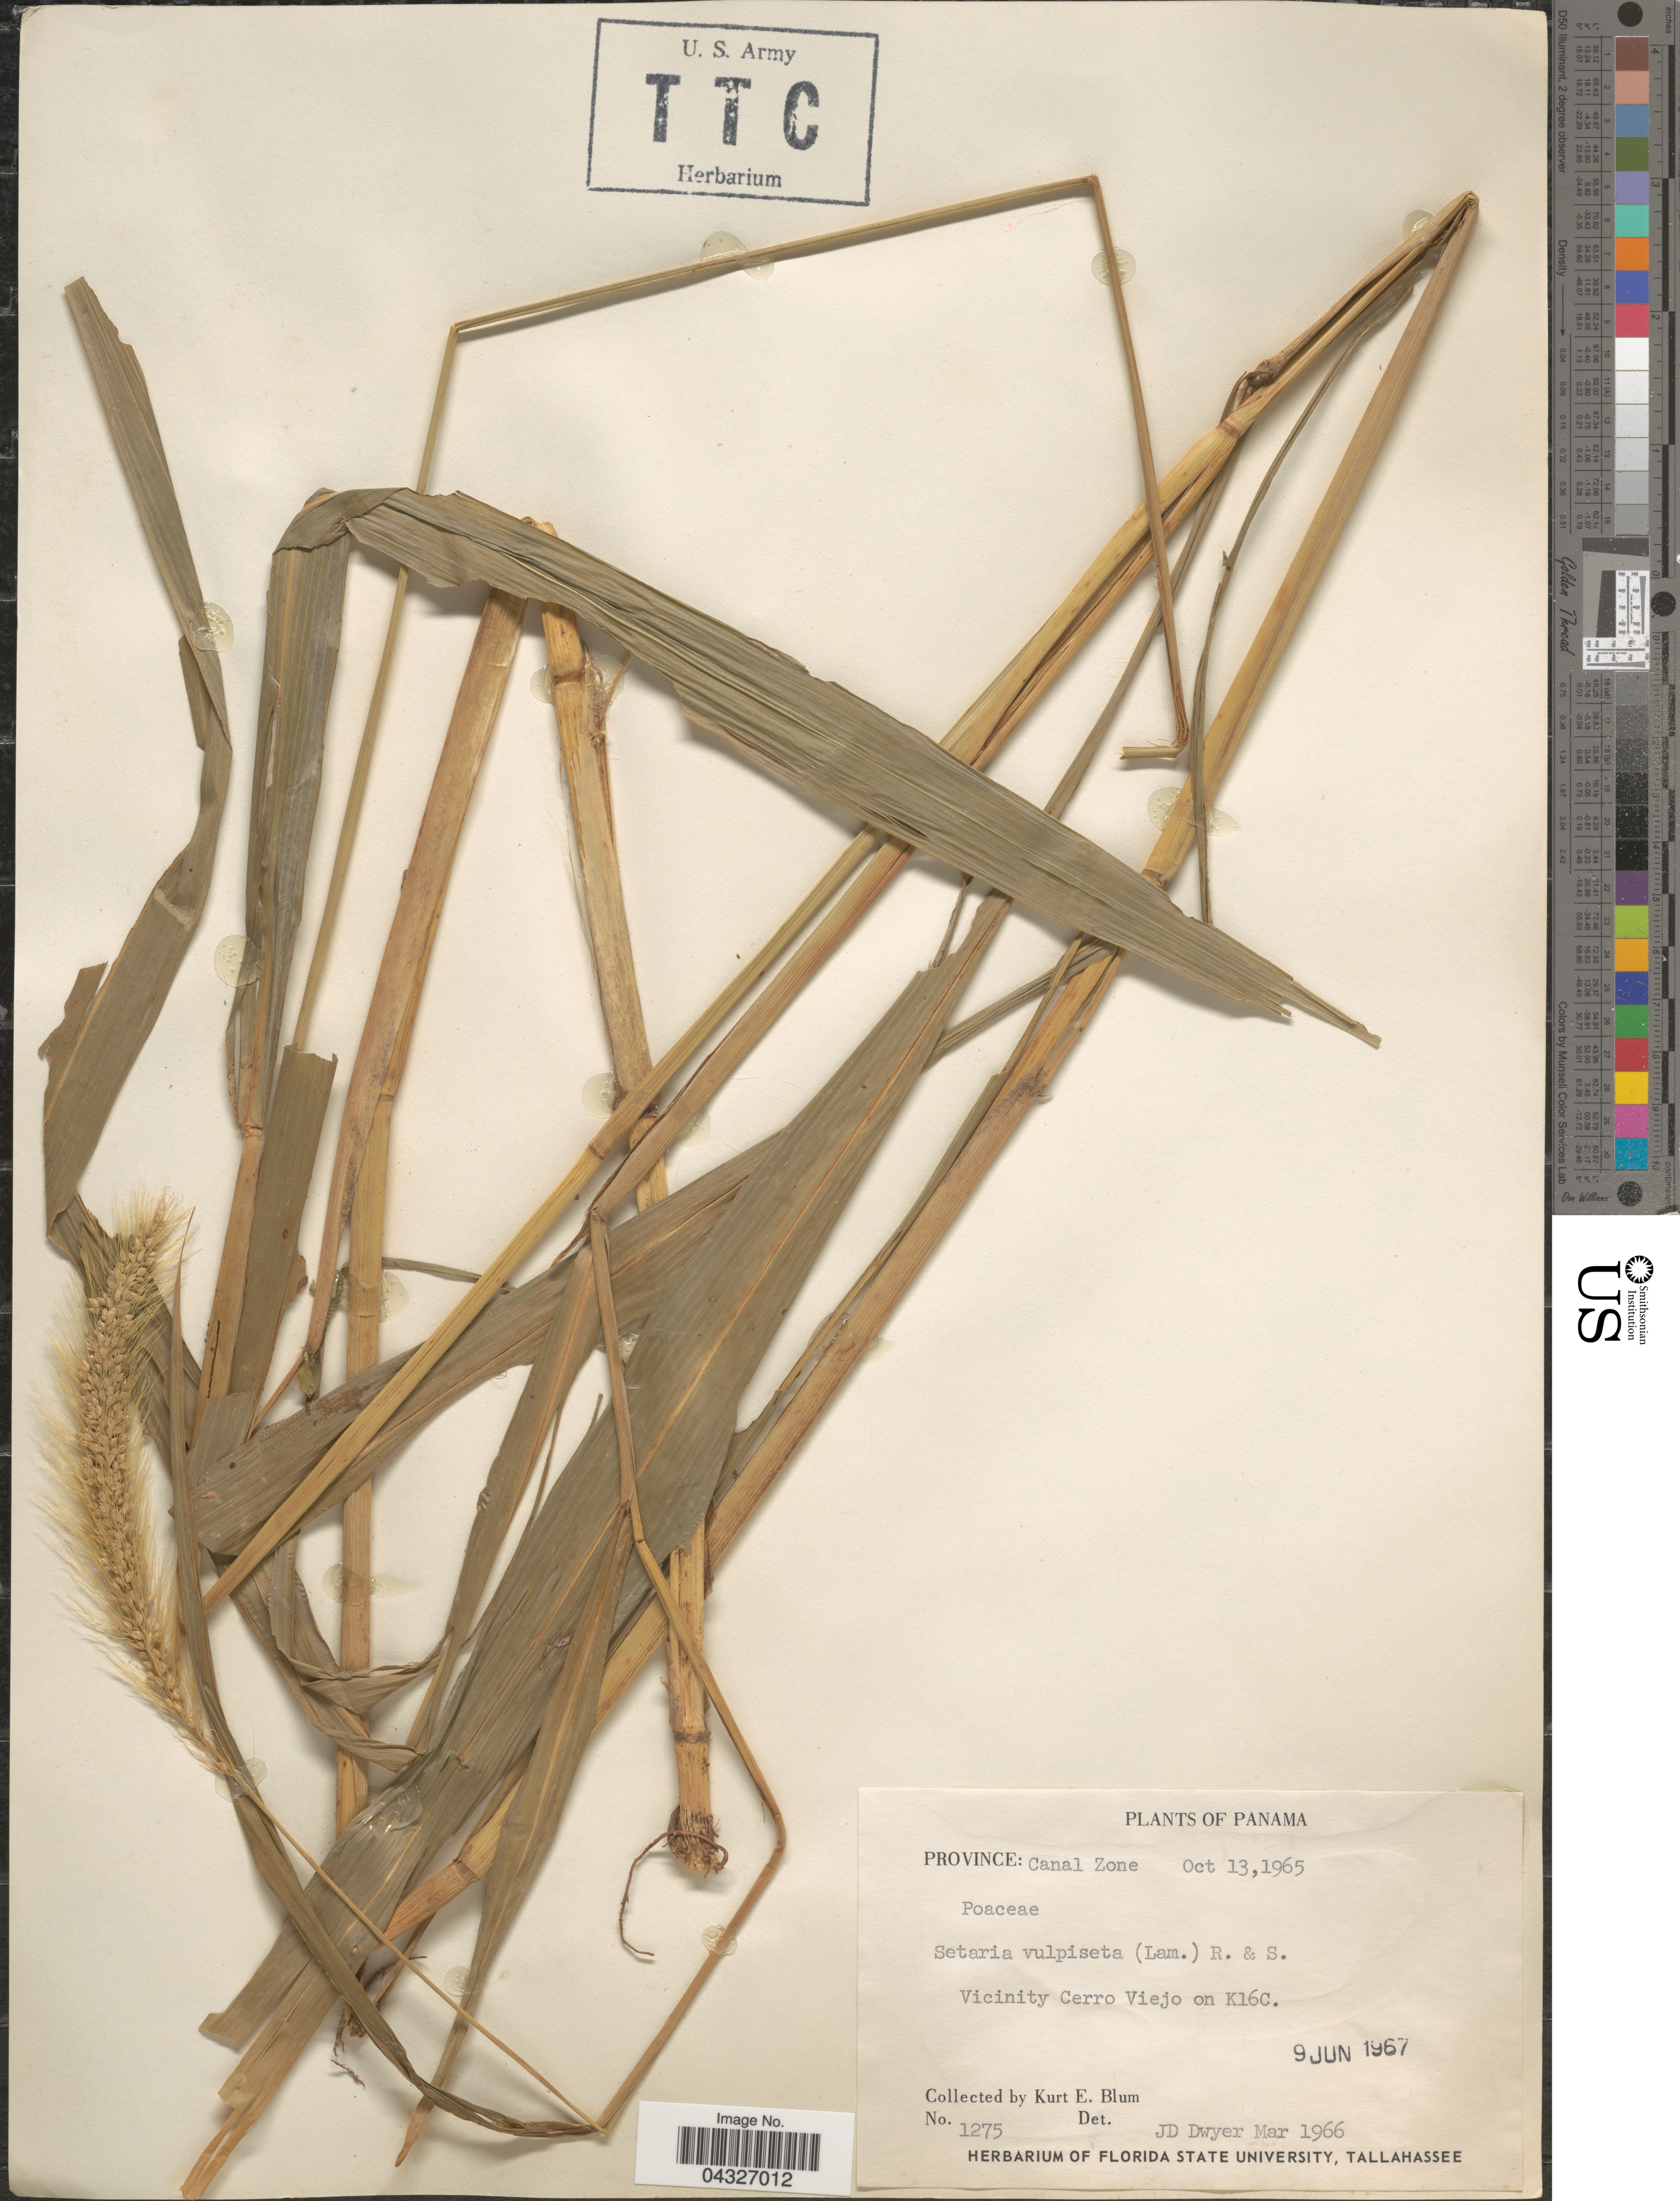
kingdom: Plantae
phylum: Tracheophyta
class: Liliopsida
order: Poales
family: Poaceae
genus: Setaria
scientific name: Setaria vulpiseta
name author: (Lam.) Roem. & Schult.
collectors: K. E. Blum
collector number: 1275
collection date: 1965-10-13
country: Panama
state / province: Colón / Panamá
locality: Province: Canal Zone. Vicinity Cerro Viejo on K16C.